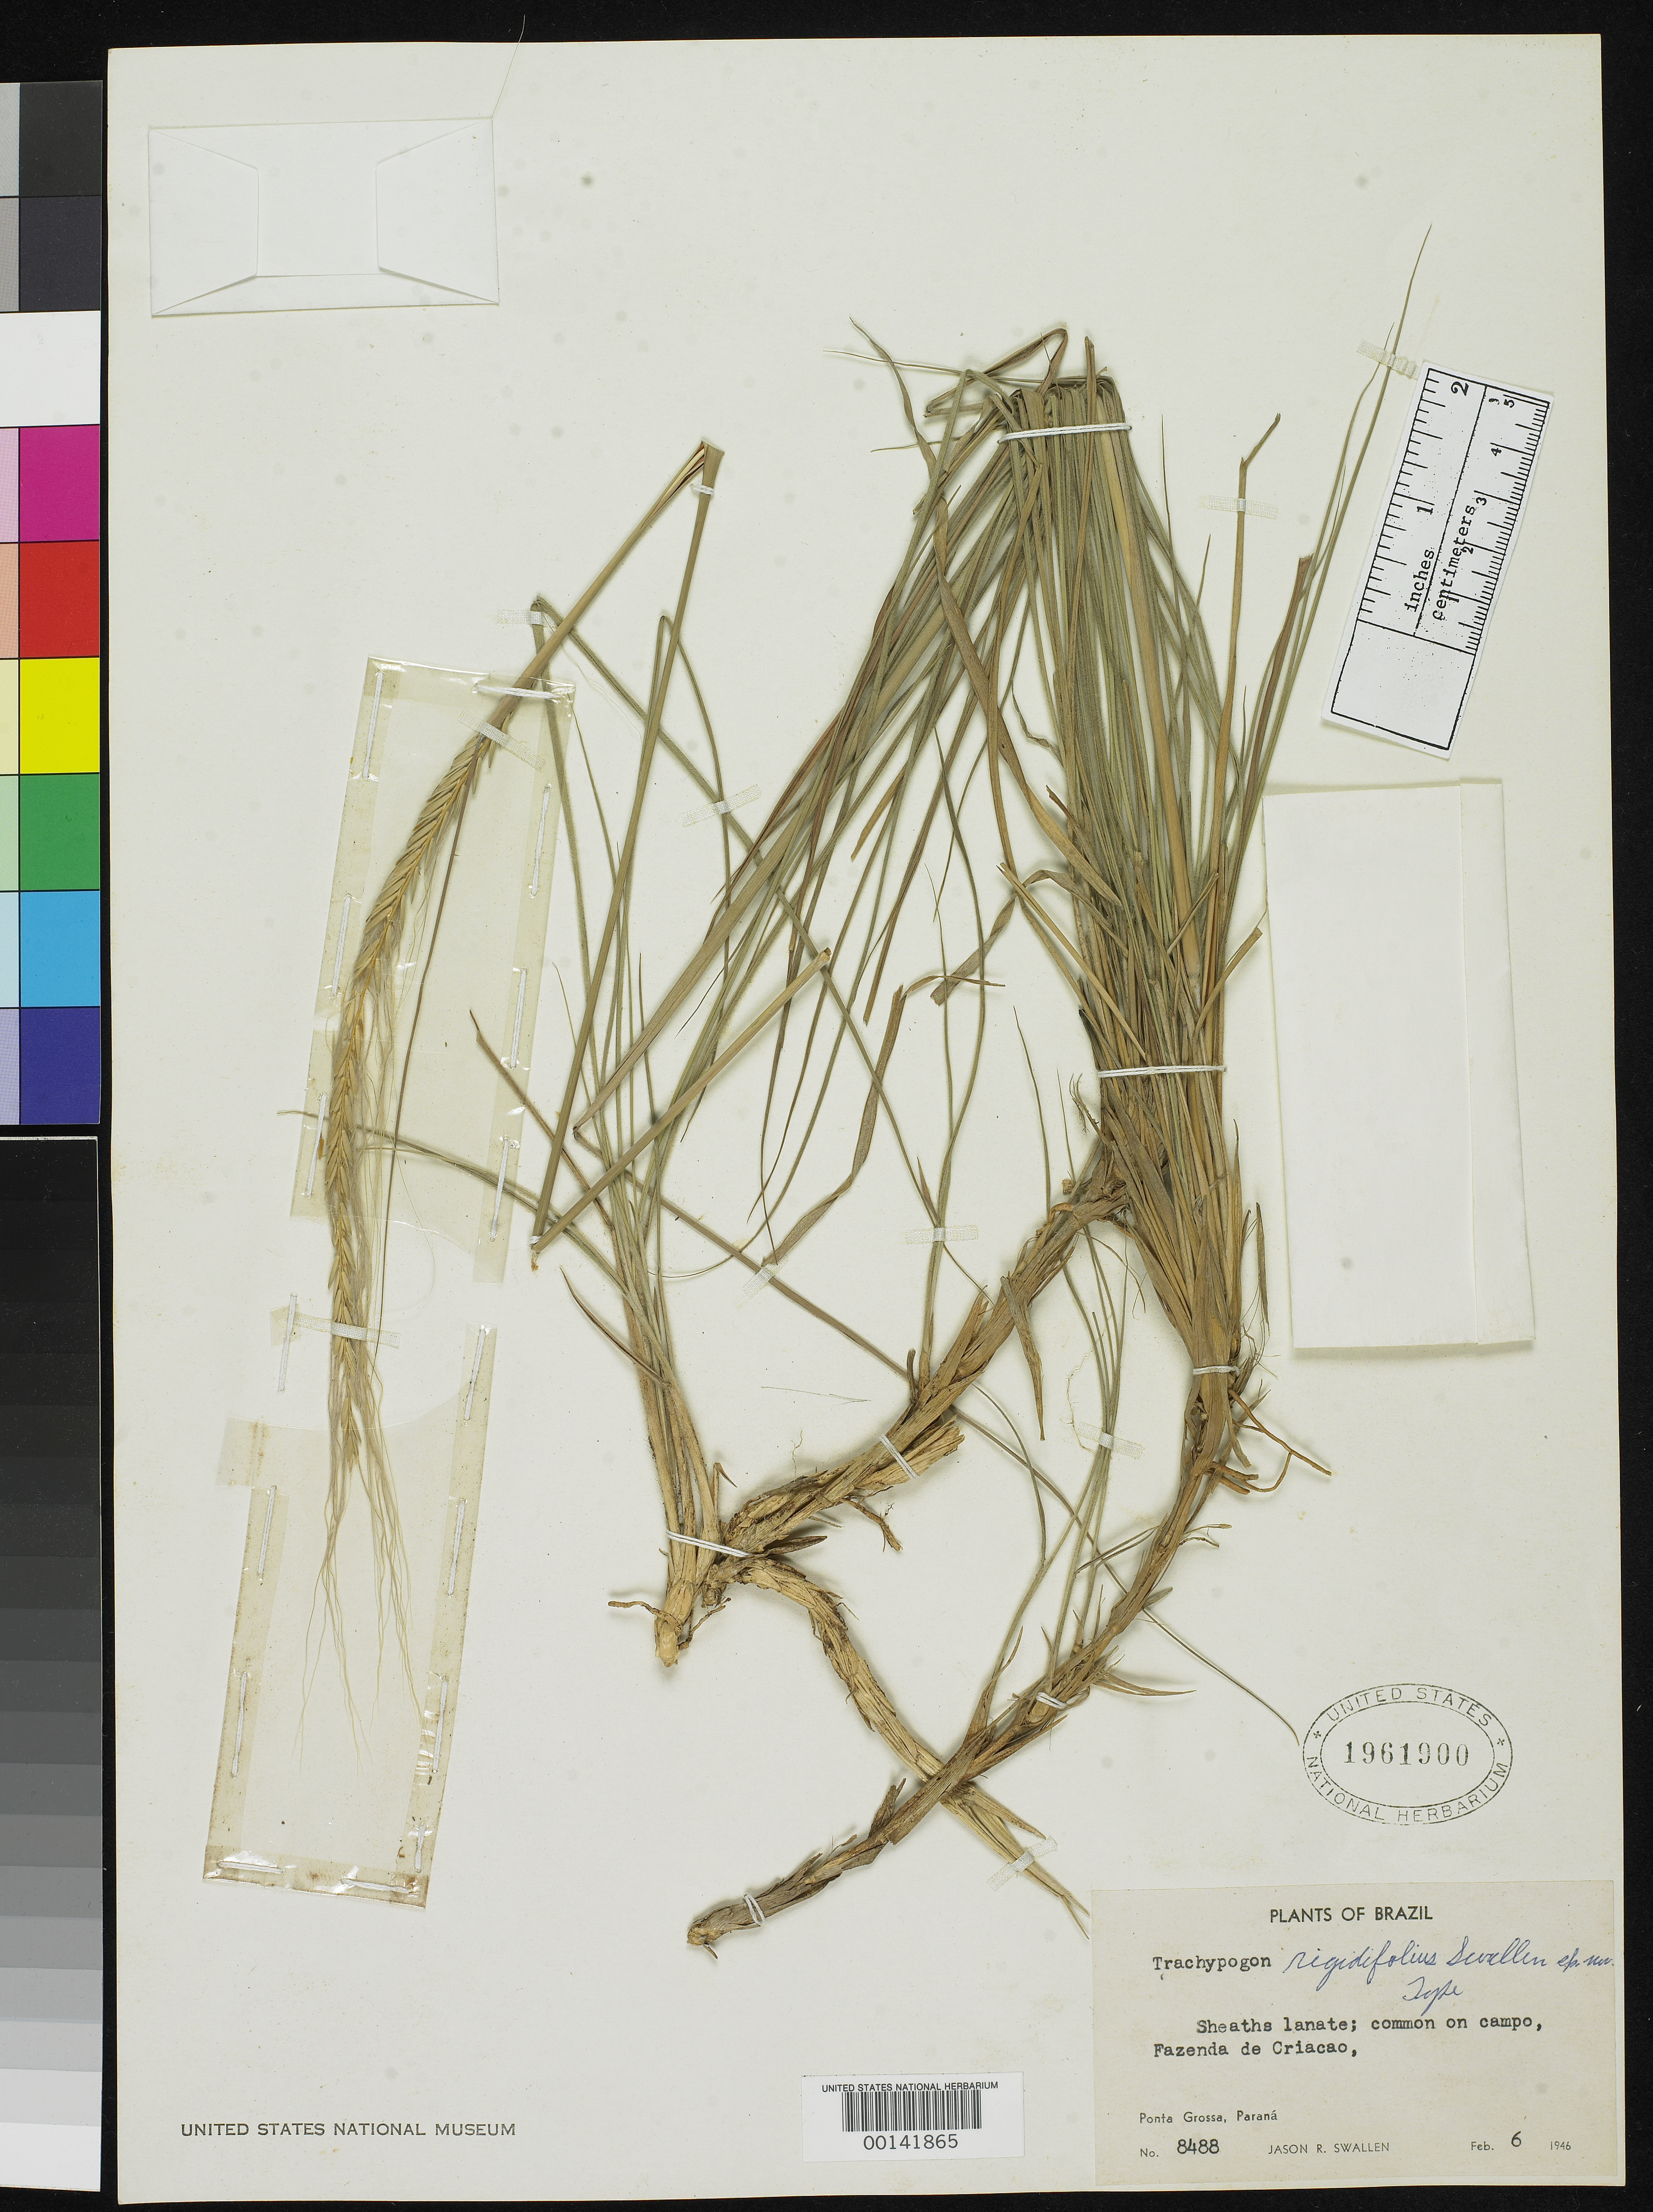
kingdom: Plantae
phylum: Tracheophyta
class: Liliopsida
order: Poales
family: Poaceae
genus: Trachypogon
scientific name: Trachypogon rigidifolius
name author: Swallen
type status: Holotype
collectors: J. R. Swallen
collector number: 8488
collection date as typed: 06 Feb 1946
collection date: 1946-02-06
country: Brazil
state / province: Paraná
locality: Ponta Grossa.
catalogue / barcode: US 1961900